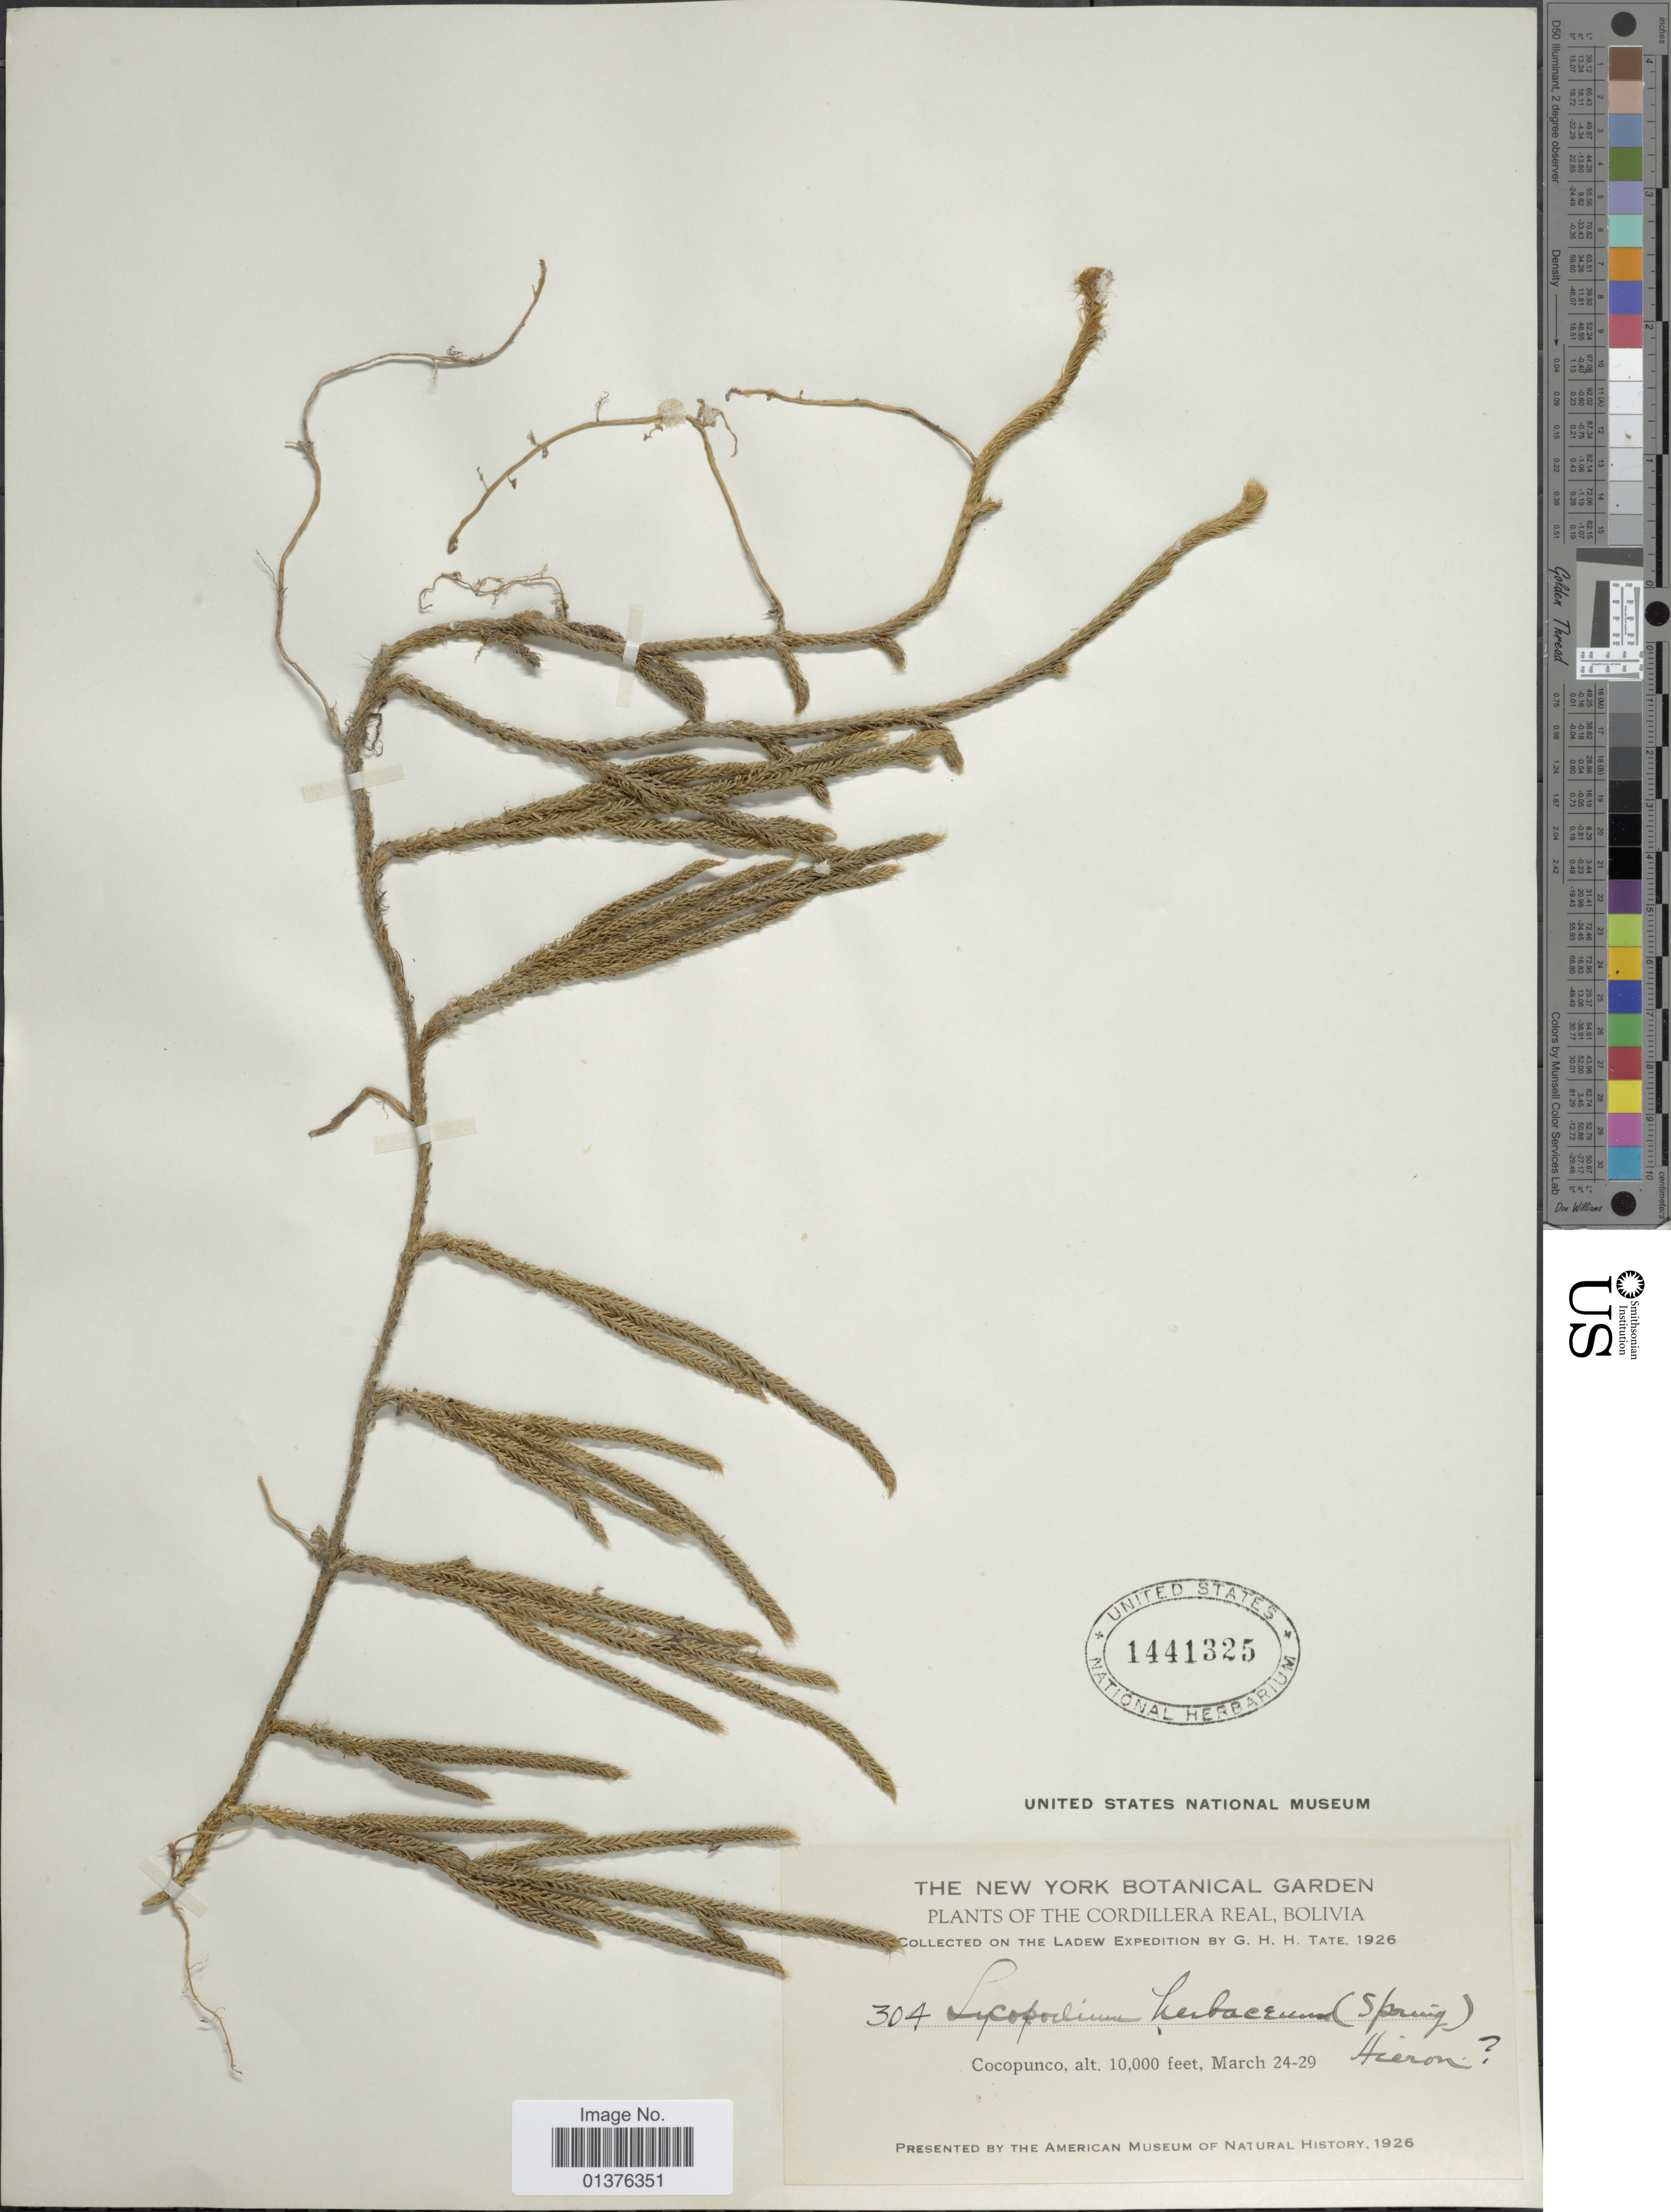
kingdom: Plantae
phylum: Tracheophyta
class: Lycopodiopsida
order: Lycopodiales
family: Lycopodiaceae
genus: Lycopodium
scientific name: Lycopodium clavatum subsp. contiguum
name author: (Klotzsch) B. Øllg.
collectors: G. Tate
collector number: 304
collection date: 1926-03-24/1926-03-29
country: Bolivia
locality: Cocopunco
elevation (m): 3048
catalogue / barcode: US 1441325